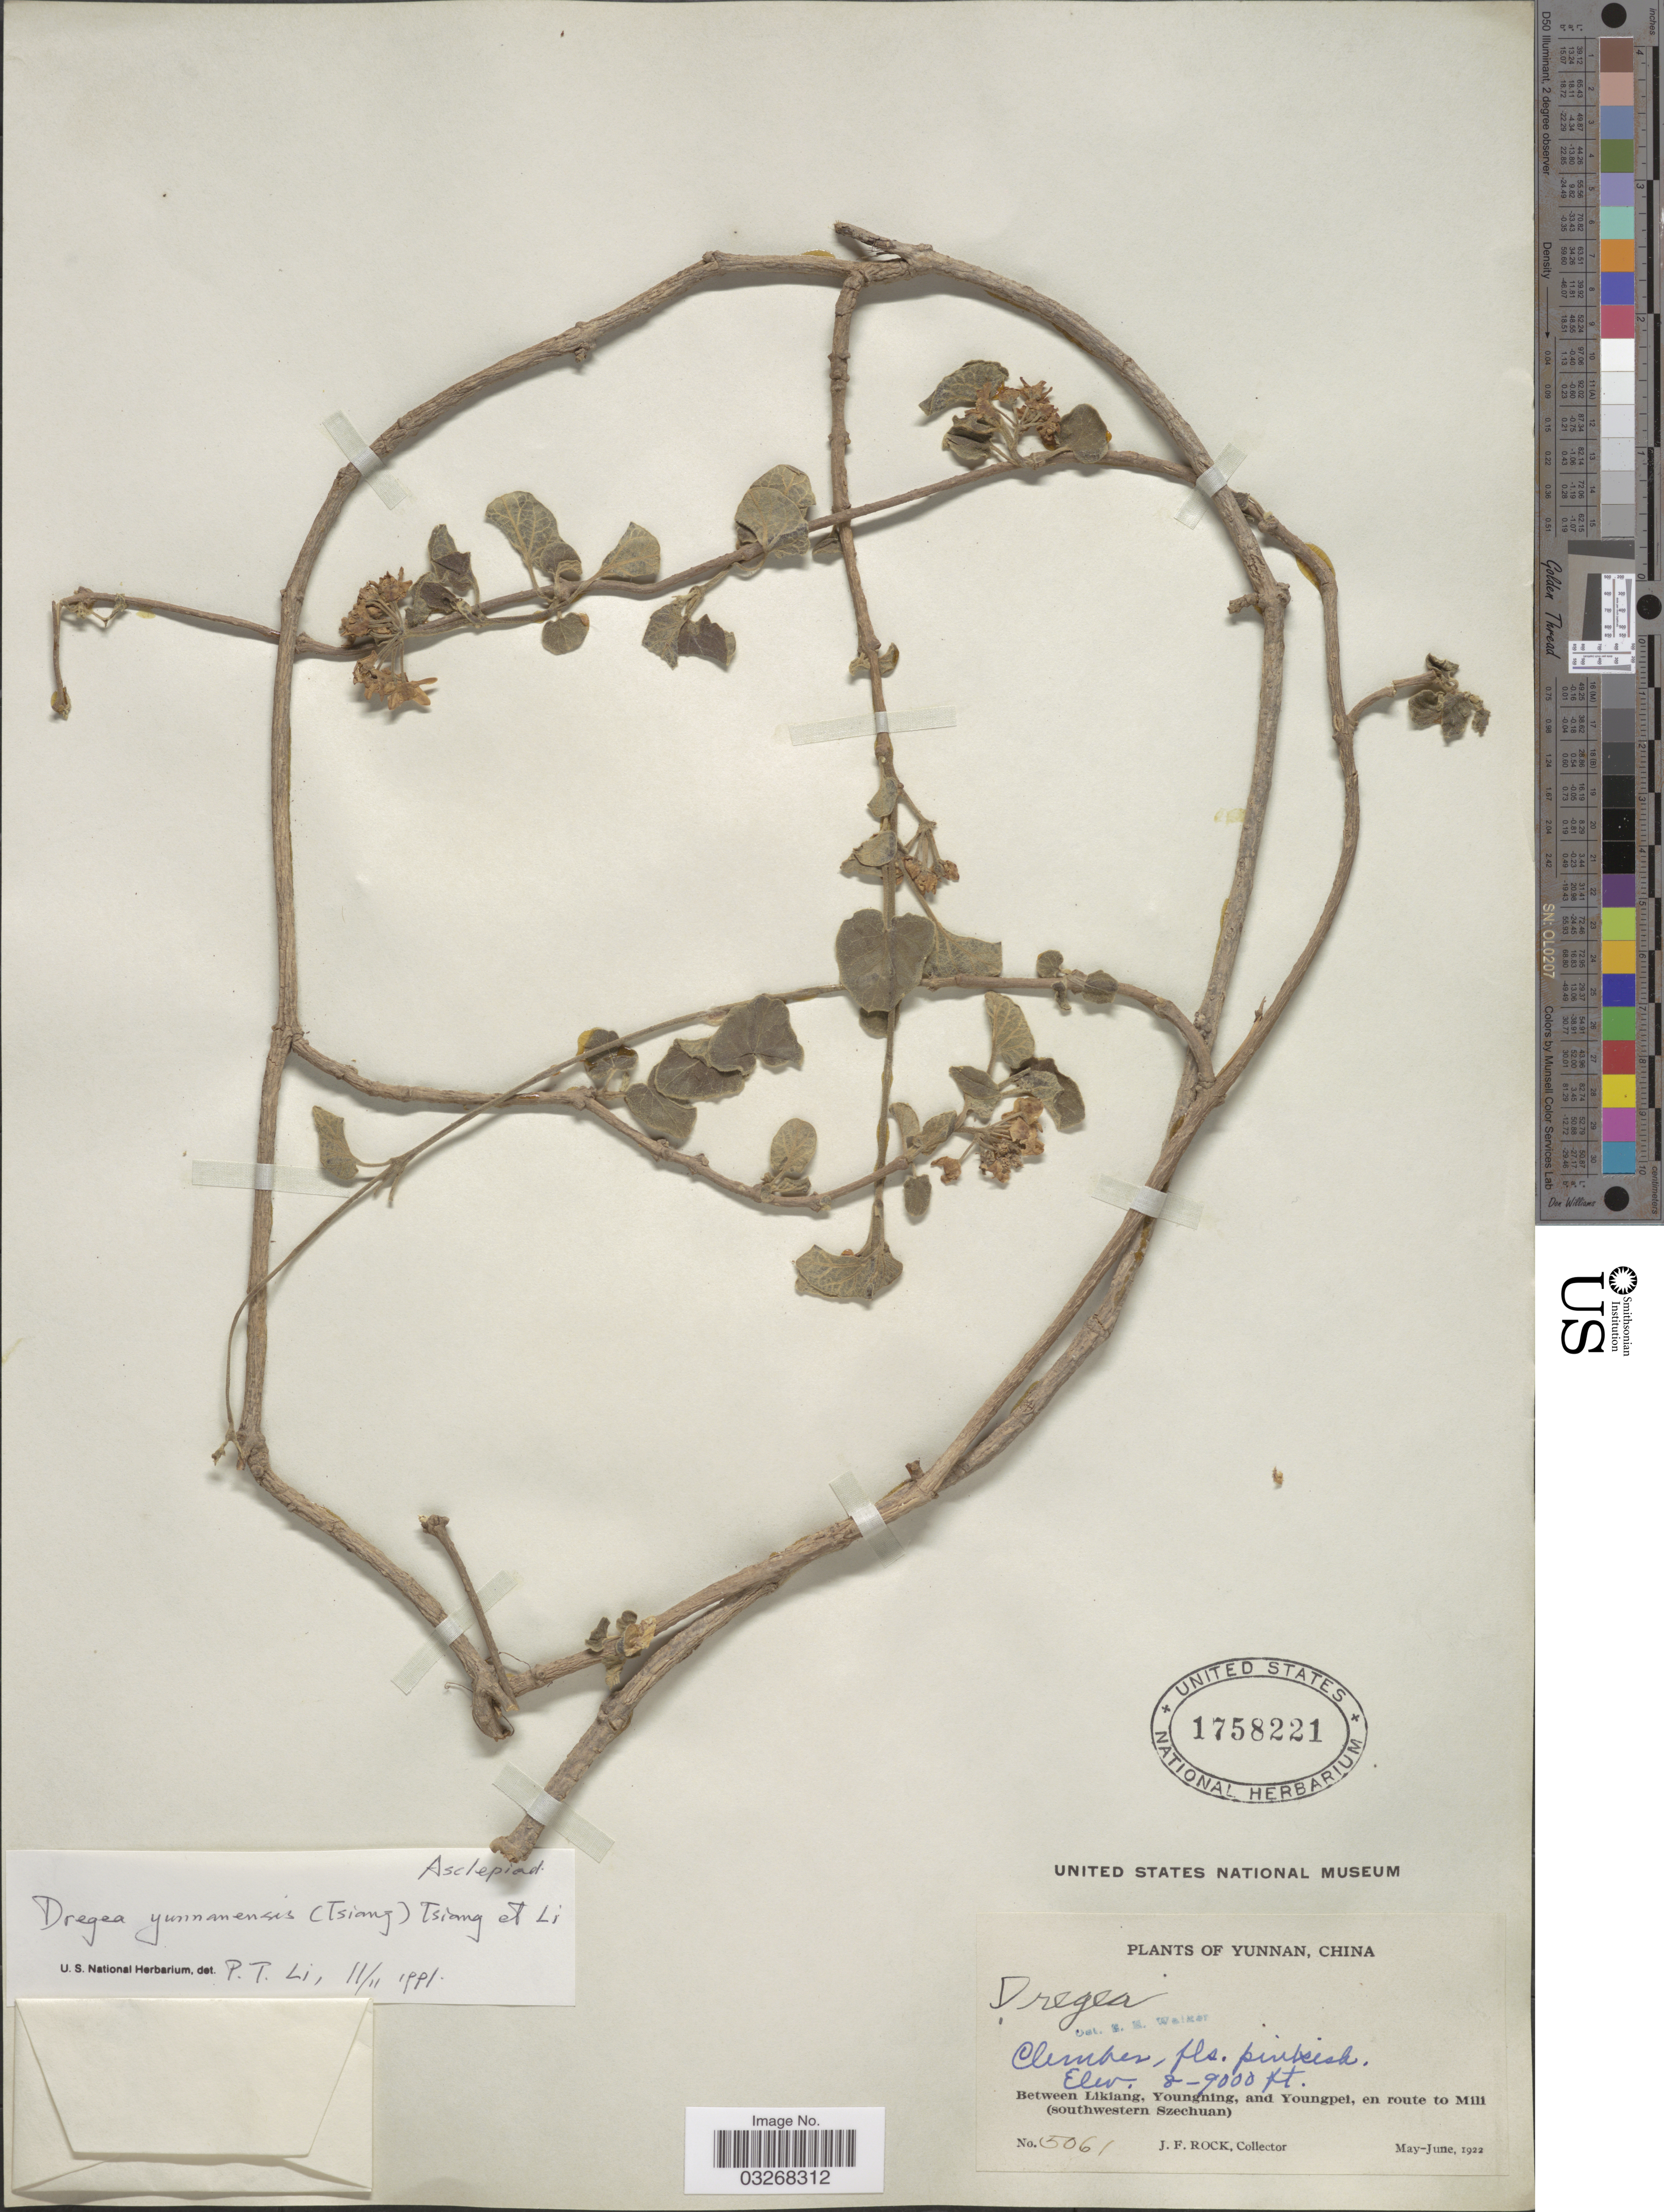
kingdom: Plantae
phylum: Tracheophyta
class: Magnoliopsida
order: Gentianales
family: Apocynaceae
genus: Dregea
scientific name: Dregea yunnanensis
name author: Tsiang & P.T. Li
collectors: J. Rock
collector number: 5061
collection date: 1922-05/1922-06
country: China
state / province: Yunnan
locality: Between Likiang, Youngning, and Youngpei, en route to Mili (southwestern Szechuan).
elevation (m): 2438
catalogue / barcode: US 1758221